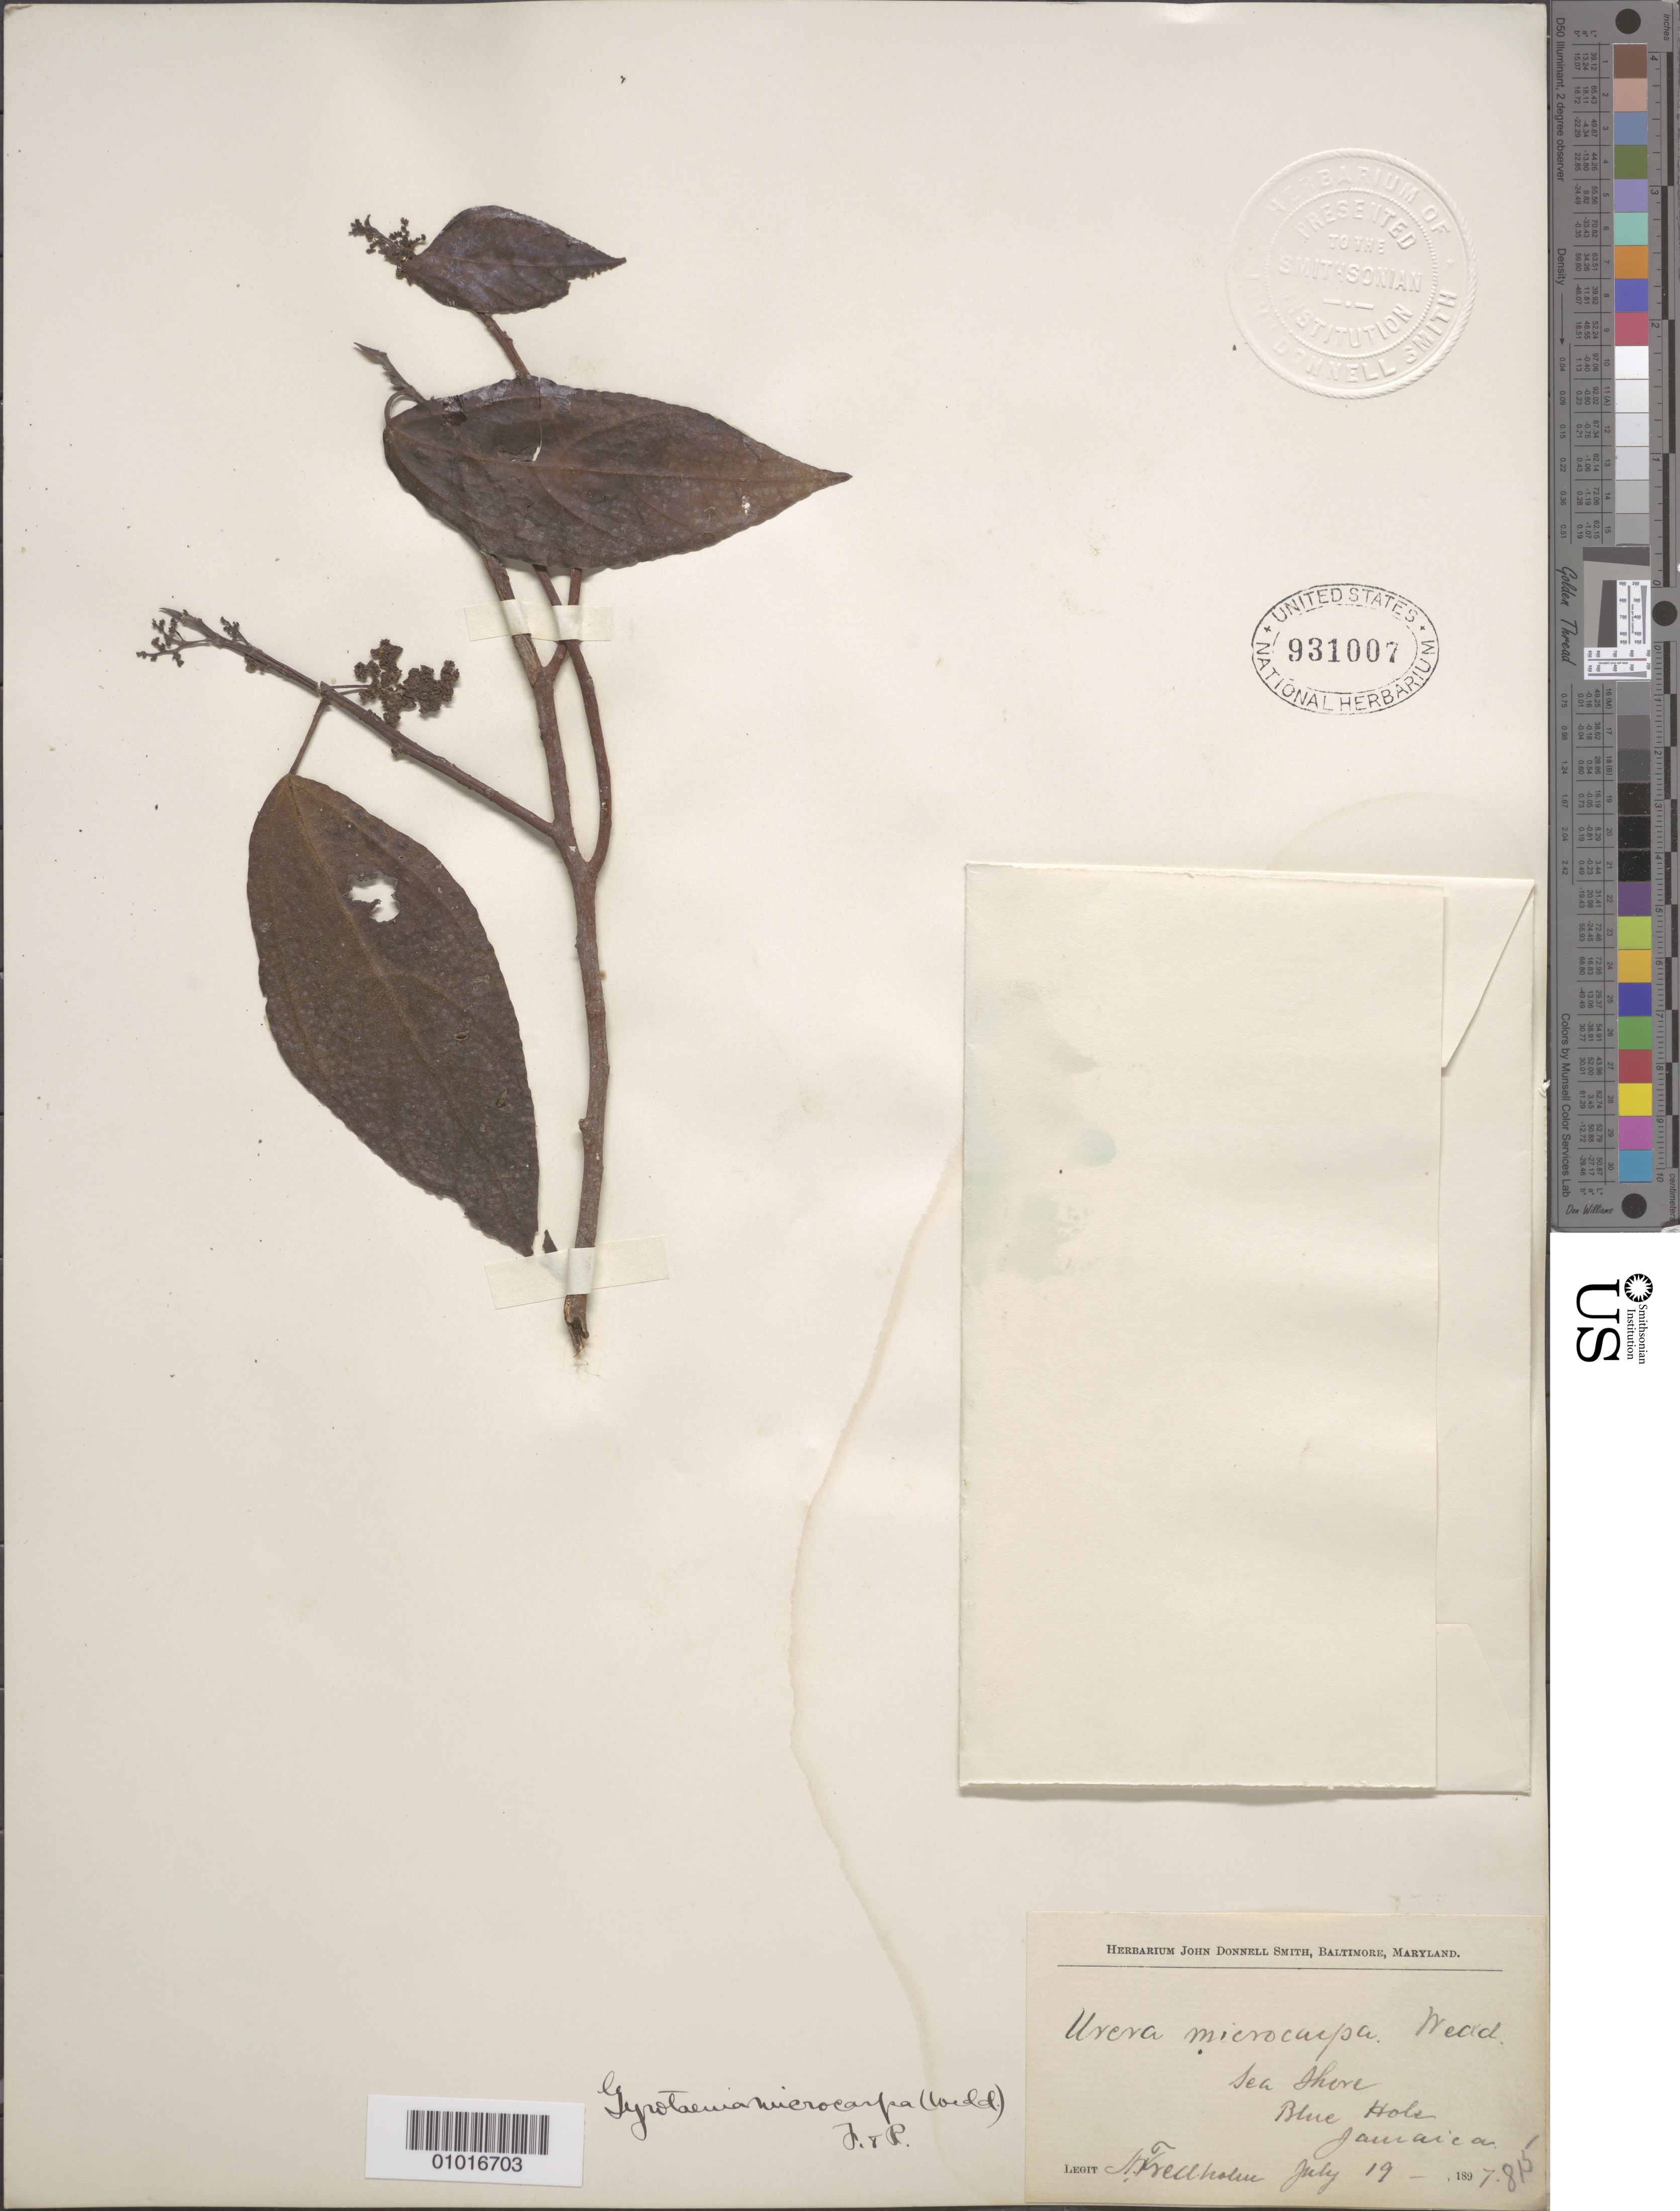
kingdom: Plantae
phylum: Tracheophyta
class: Magnoliopsida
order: Rosales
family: Urticaceae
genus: Gyrotaenia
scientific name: Gyrotaenia microcarpa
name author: (Wedd.) Fawc. & Rendle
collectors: A. Fredholm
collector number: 815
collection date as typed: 19 Jul 1897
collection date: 1897-07-19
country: Jamaica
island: Jamaica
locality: Sea Shore, Blue Hole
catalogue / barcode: US 931007